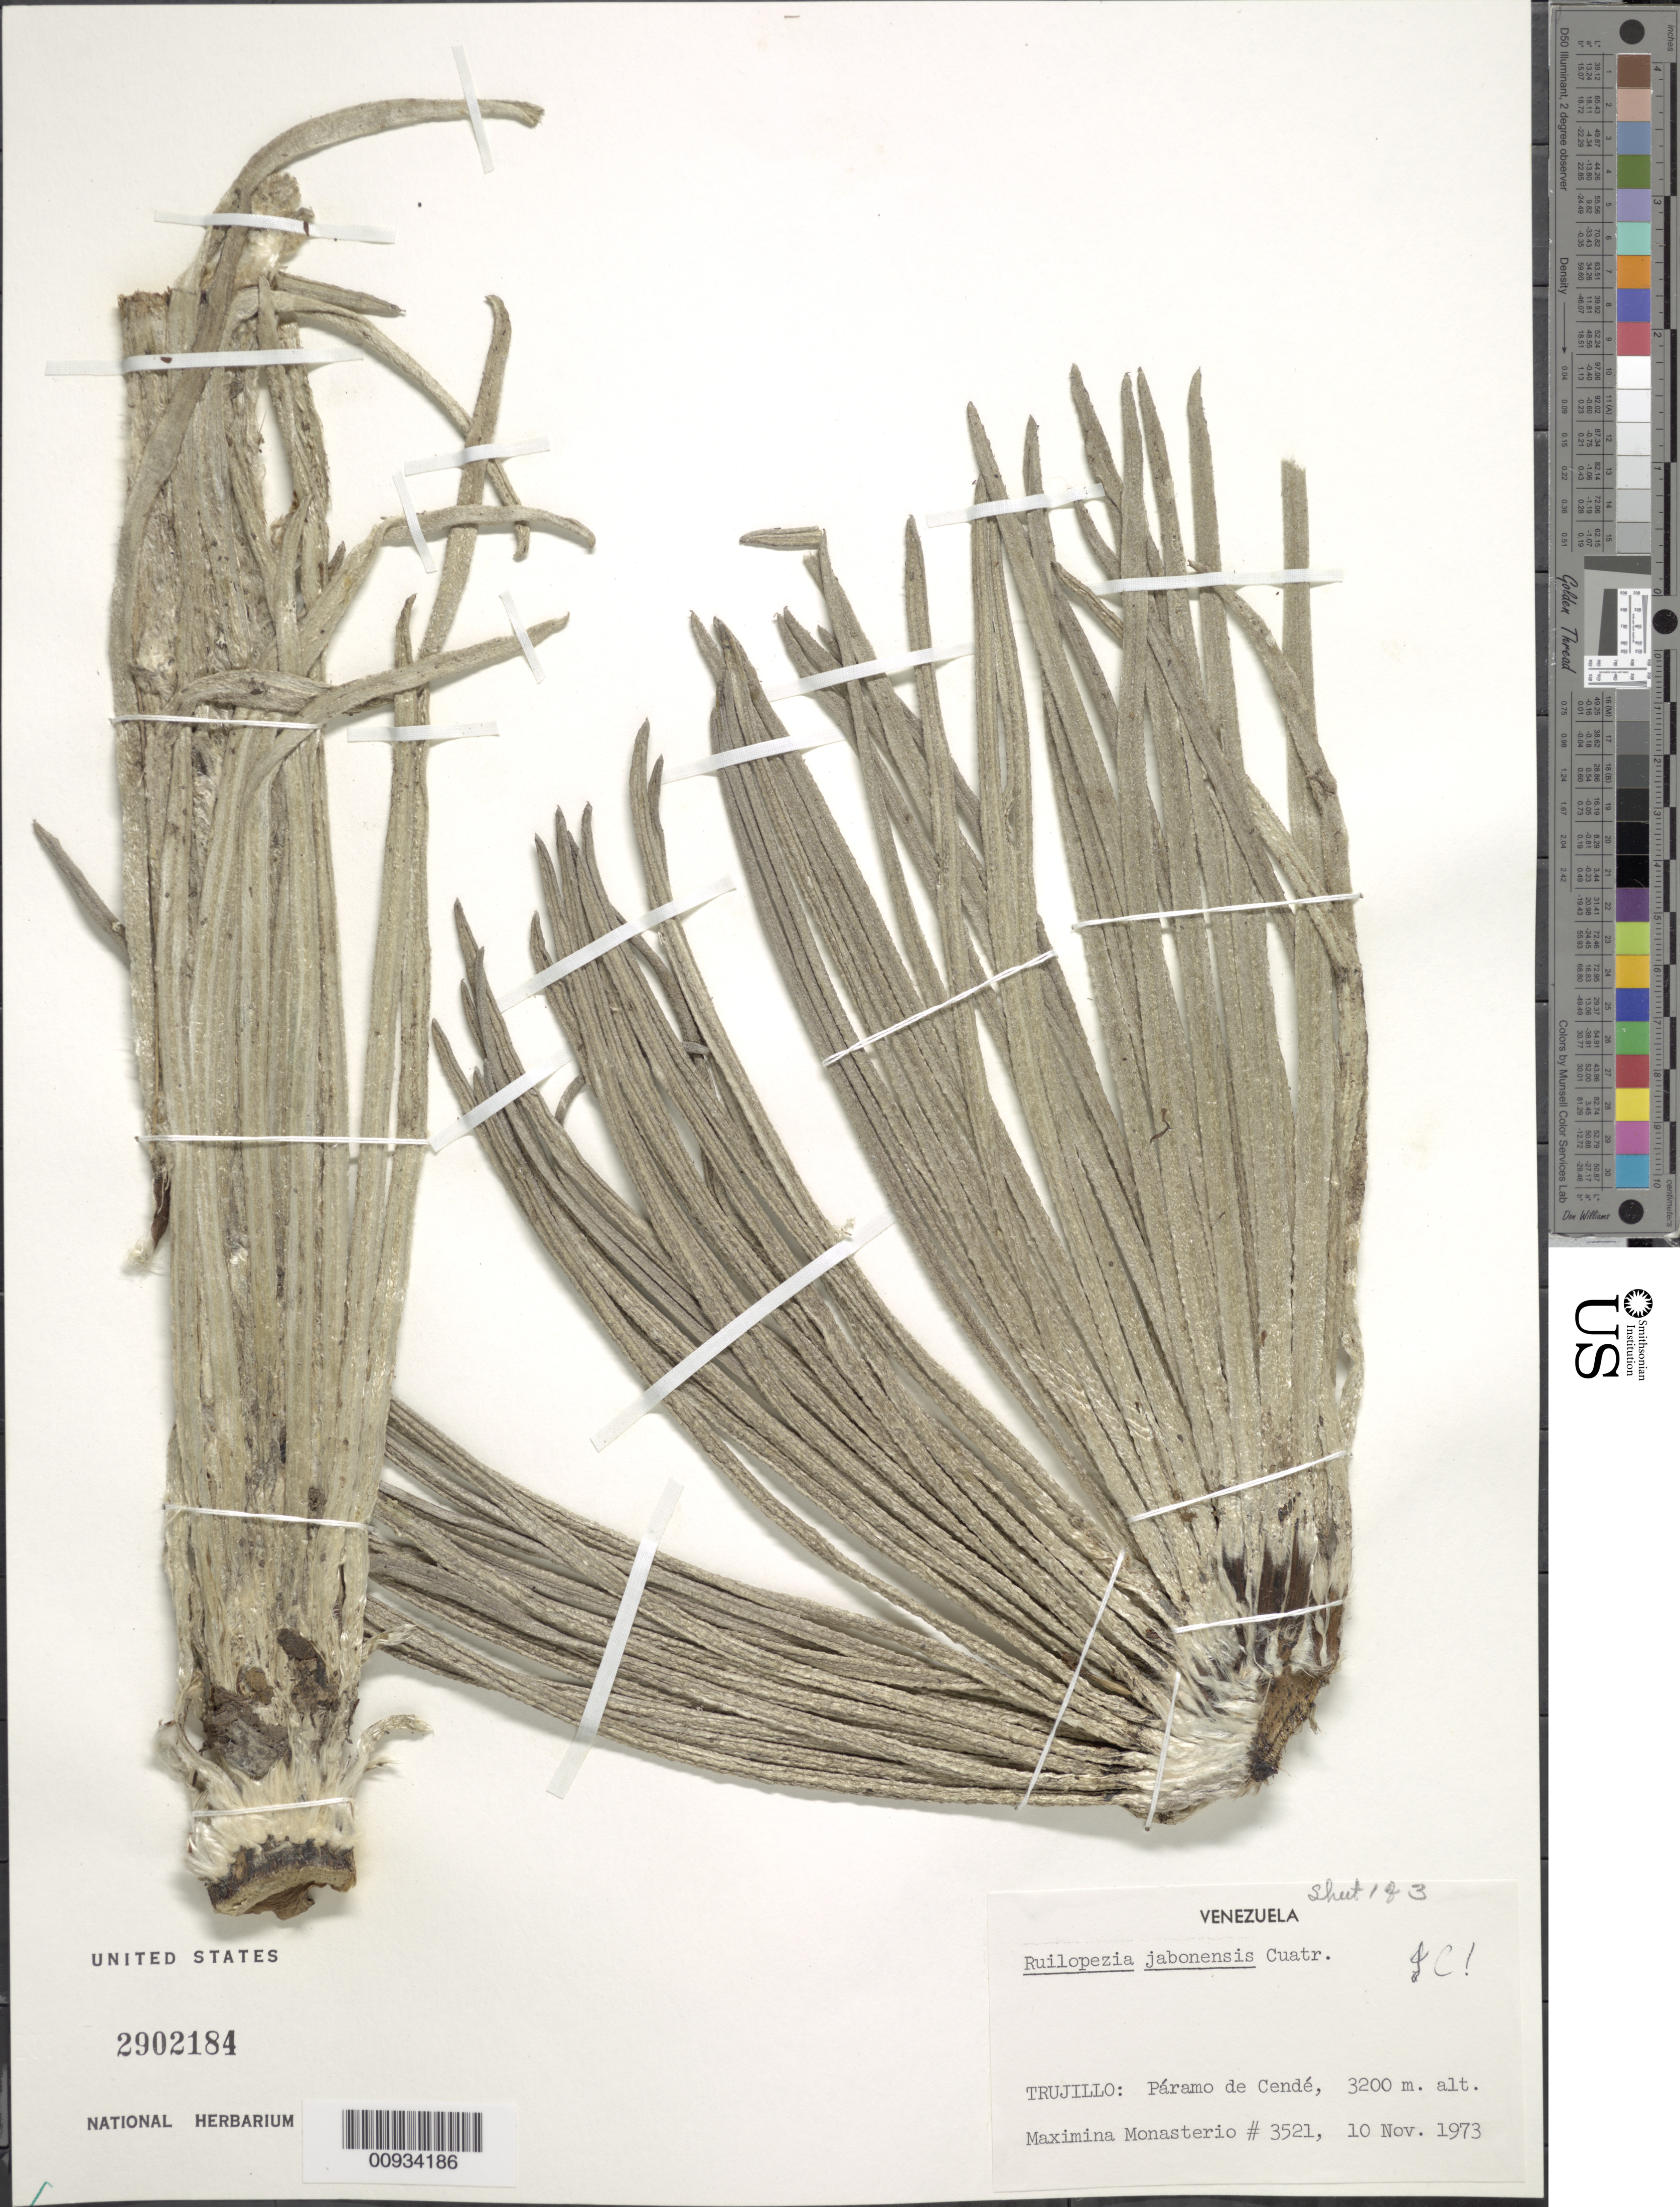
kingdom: Plantae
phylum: Tracheophyta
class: Magnoliopsida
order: Asterales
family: Asteraceae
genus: Ruilopezia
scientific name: Ruilopezia jabonensis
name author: (Cuatrec.) Cuatrec.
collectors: M. Monasterio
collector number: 3521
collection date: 1973-11-10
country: Venezuela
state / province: Trujillo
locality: Páramo de Cendé.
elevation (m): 3200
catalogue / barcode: US 2902184